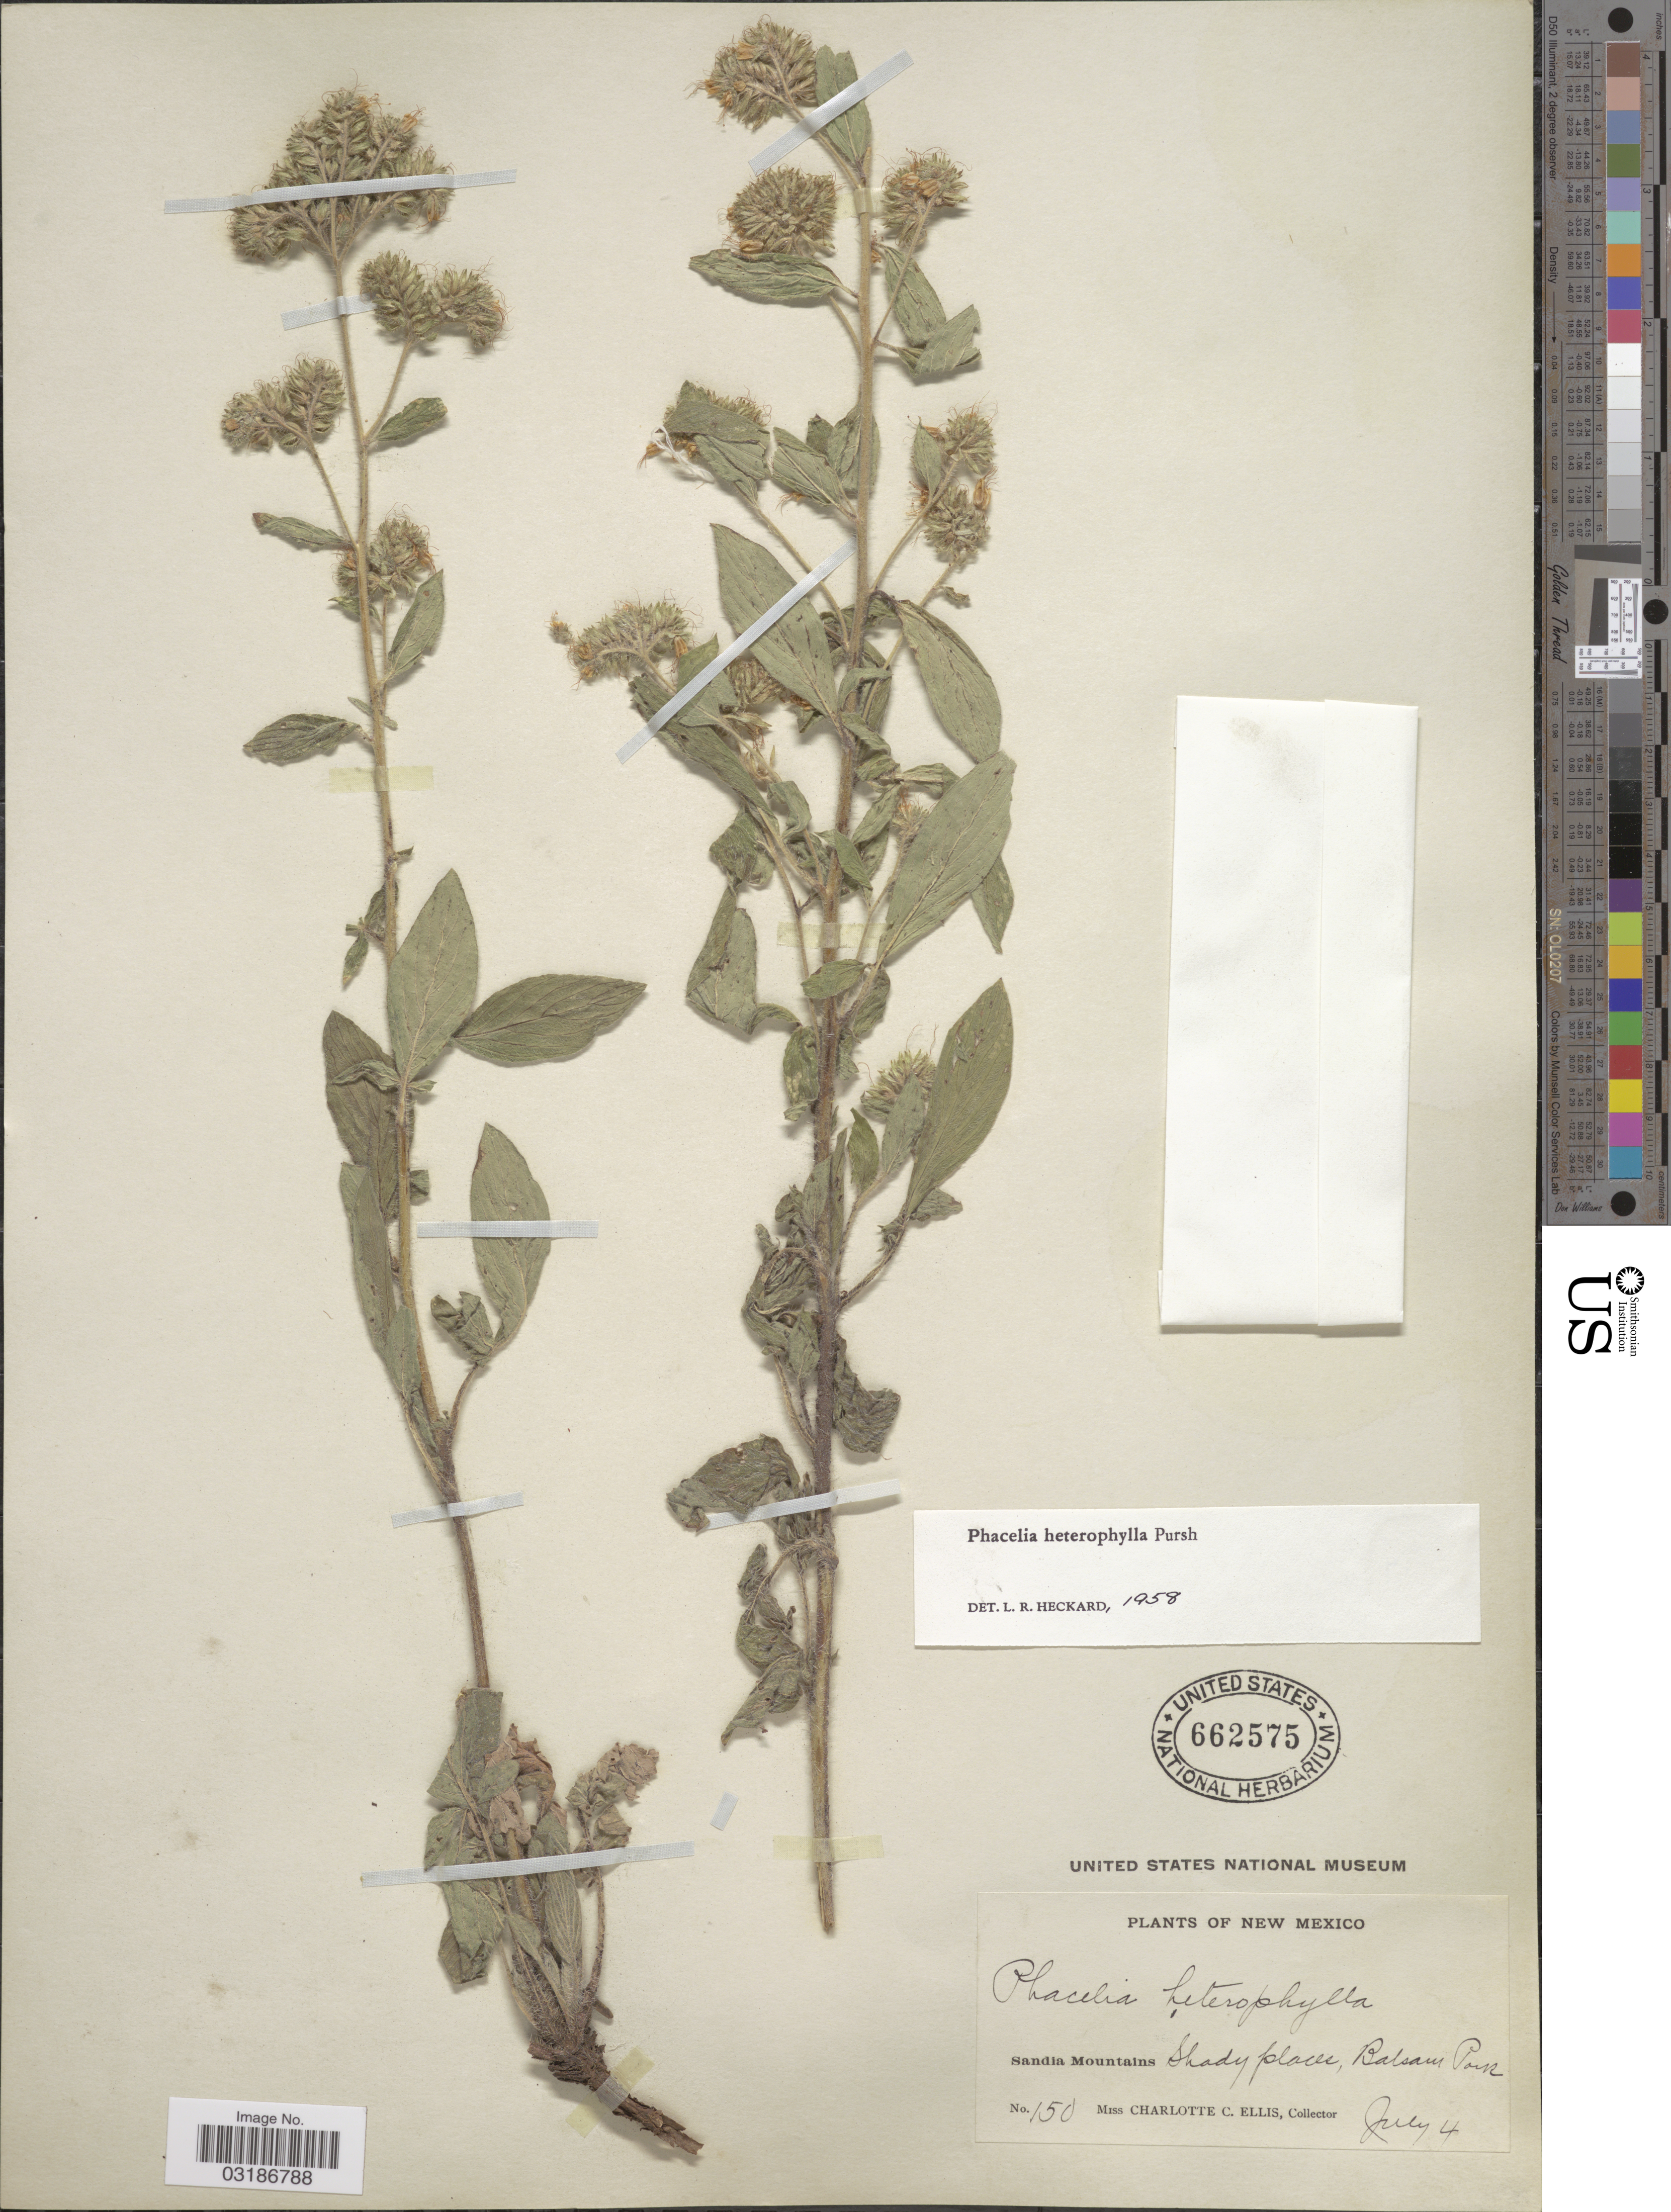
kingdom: Plantae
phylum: Tracheophyta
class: Magnoliopsida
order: Boraginales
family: Hydrophyllaceae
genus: Phacelia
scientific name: Phacelia heterophylla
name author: Pursh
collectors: C. C. Ellis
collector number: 150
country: United States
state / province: New Mexico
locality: Sandia Mountains. Shady places, Balsam Park.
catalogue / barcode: US 662575